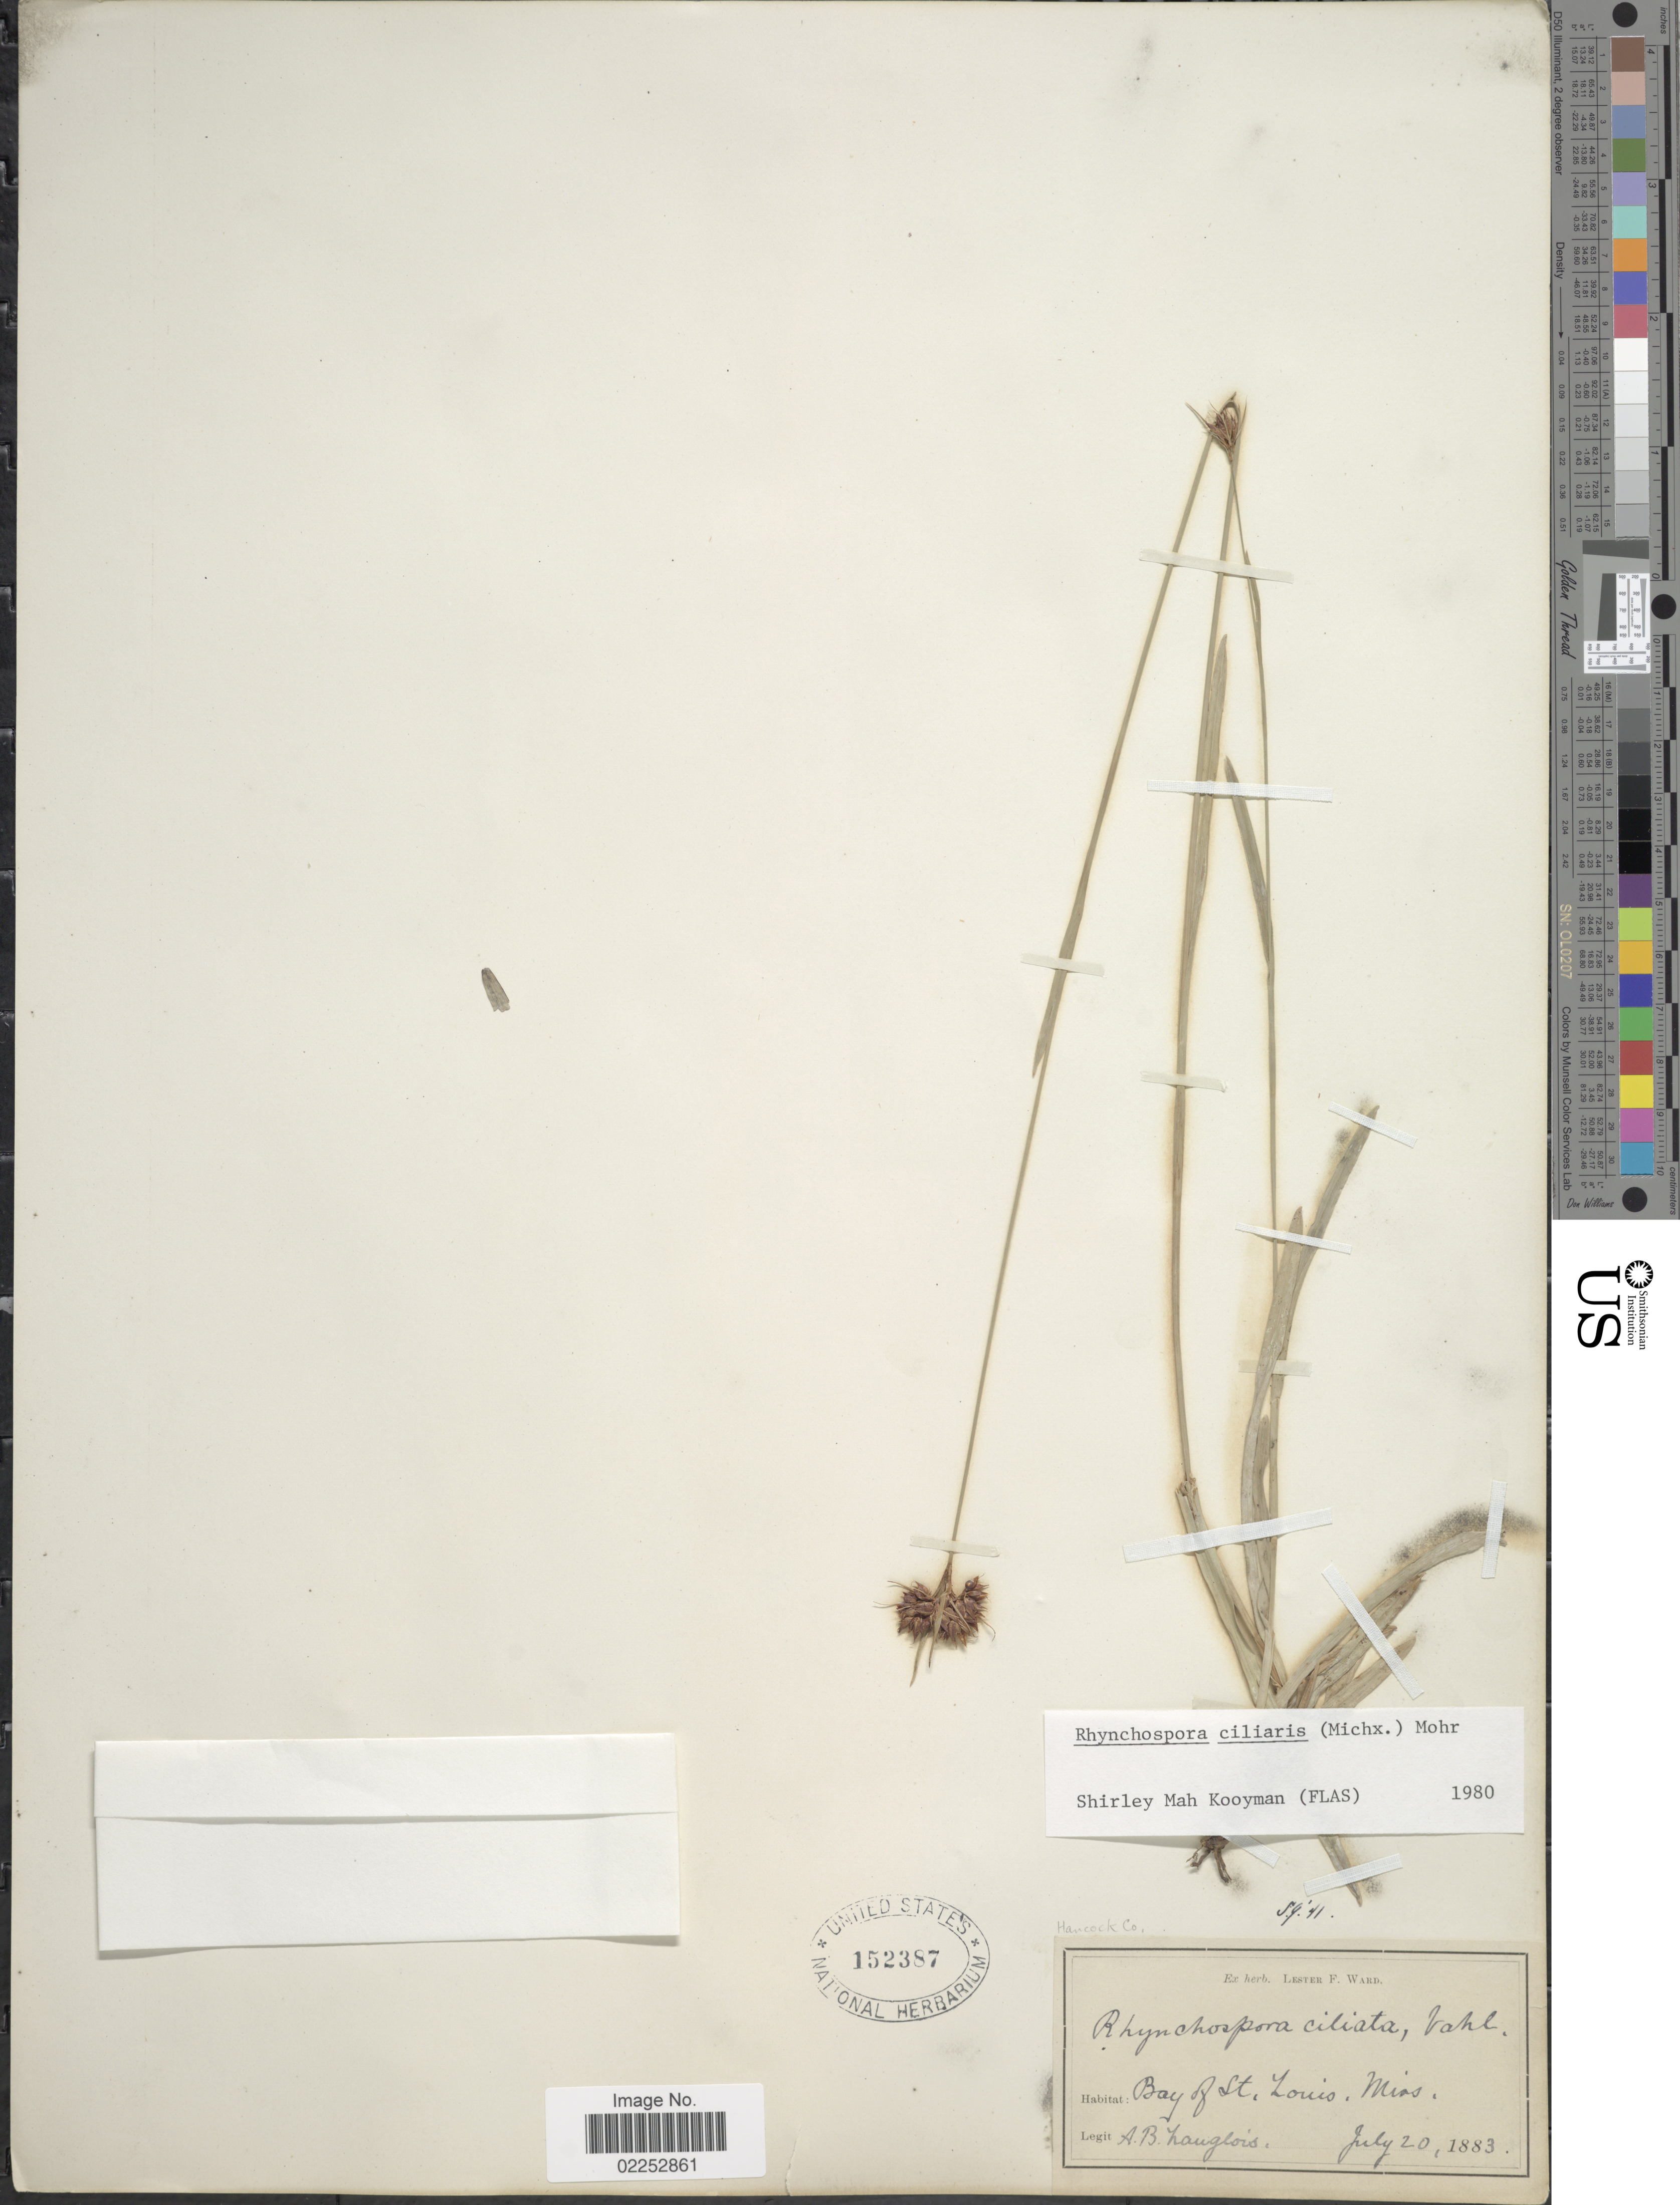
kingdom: Plantae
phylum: Tracheophyta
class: Liliopsida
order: Poales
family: Cyperaceae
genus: Rhynchospora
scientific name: Rhynchospora ciliaris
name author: (Michx.) C. Mohr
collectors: A. Langlois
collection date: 1883-07-20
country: United States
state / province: Mississippi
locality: Hancock Co. Bay of St. Louis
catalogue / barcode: US 152387